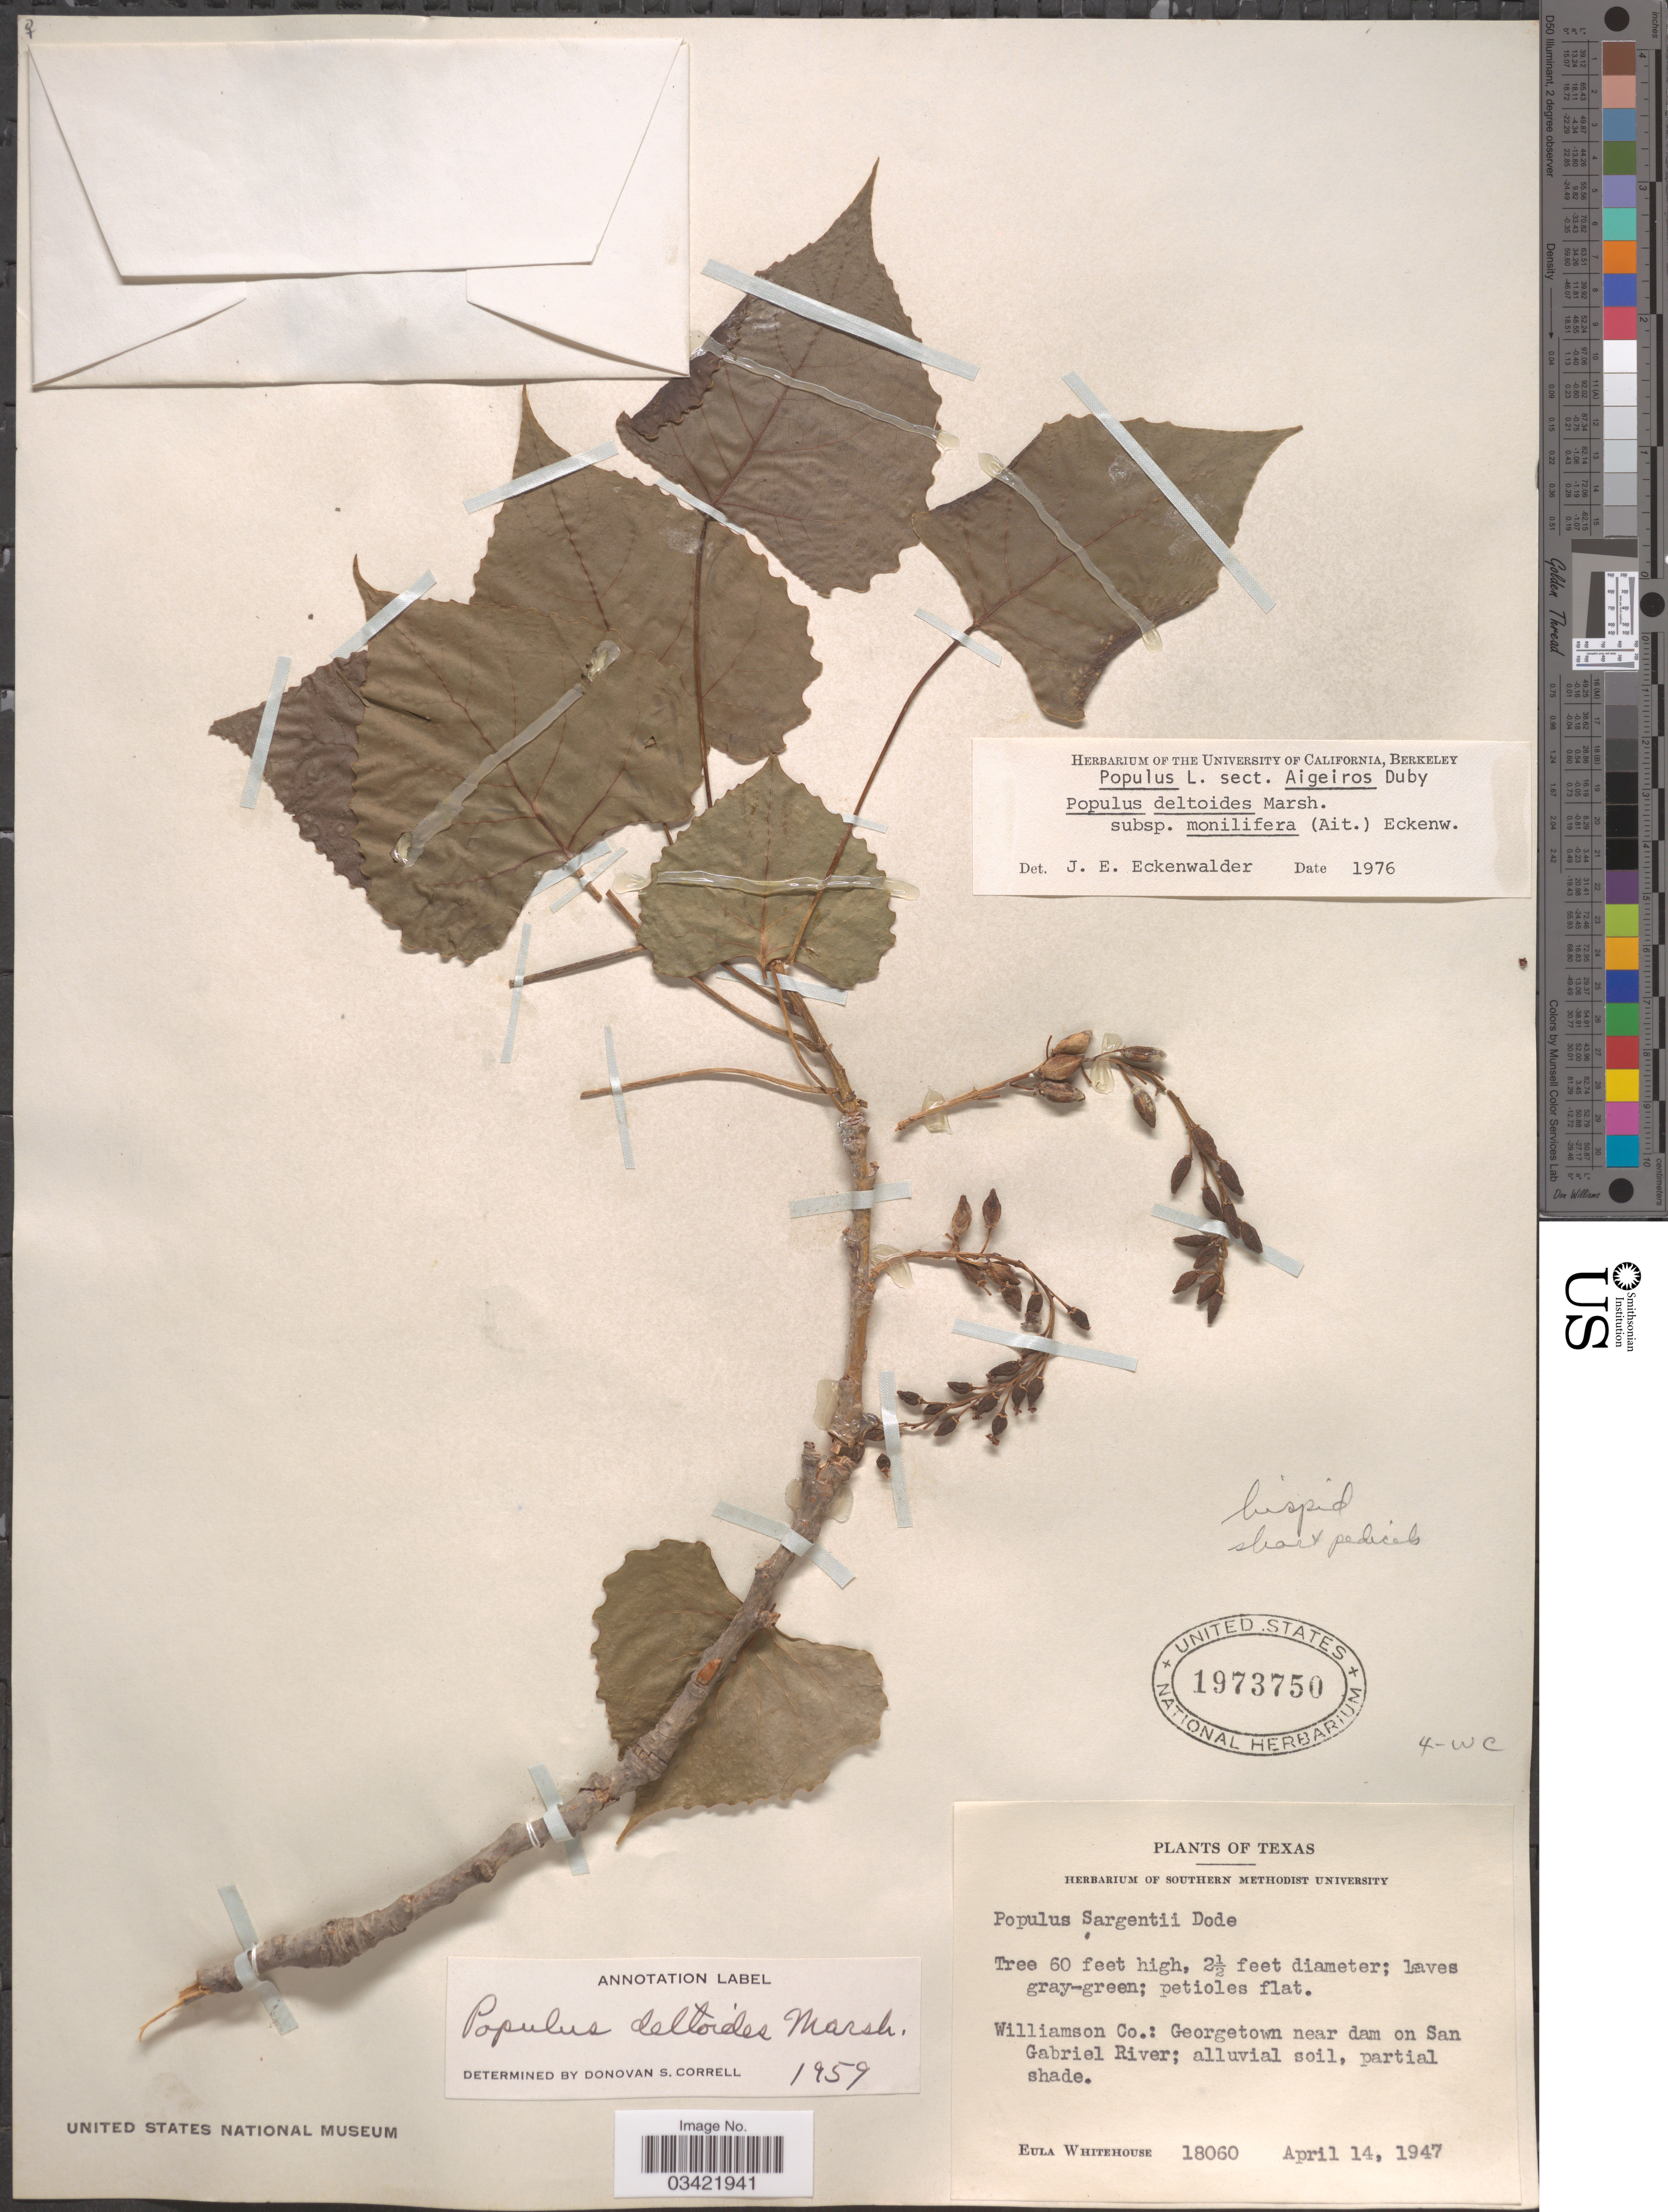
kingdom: Plantae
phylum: Tracheophyta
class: Magnoliopsida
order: Malpighiales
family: Salicaceae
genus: Populus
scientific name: Populus deltoides subsp. monilifera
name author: (Aiton) Eckenw.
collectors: E. Whitehouse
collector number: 18060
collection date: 1947-04-14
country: United States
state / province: Texas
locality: Williamson Co.: Georgetown near dam on San Gabriel River.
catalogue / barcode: US 1973750